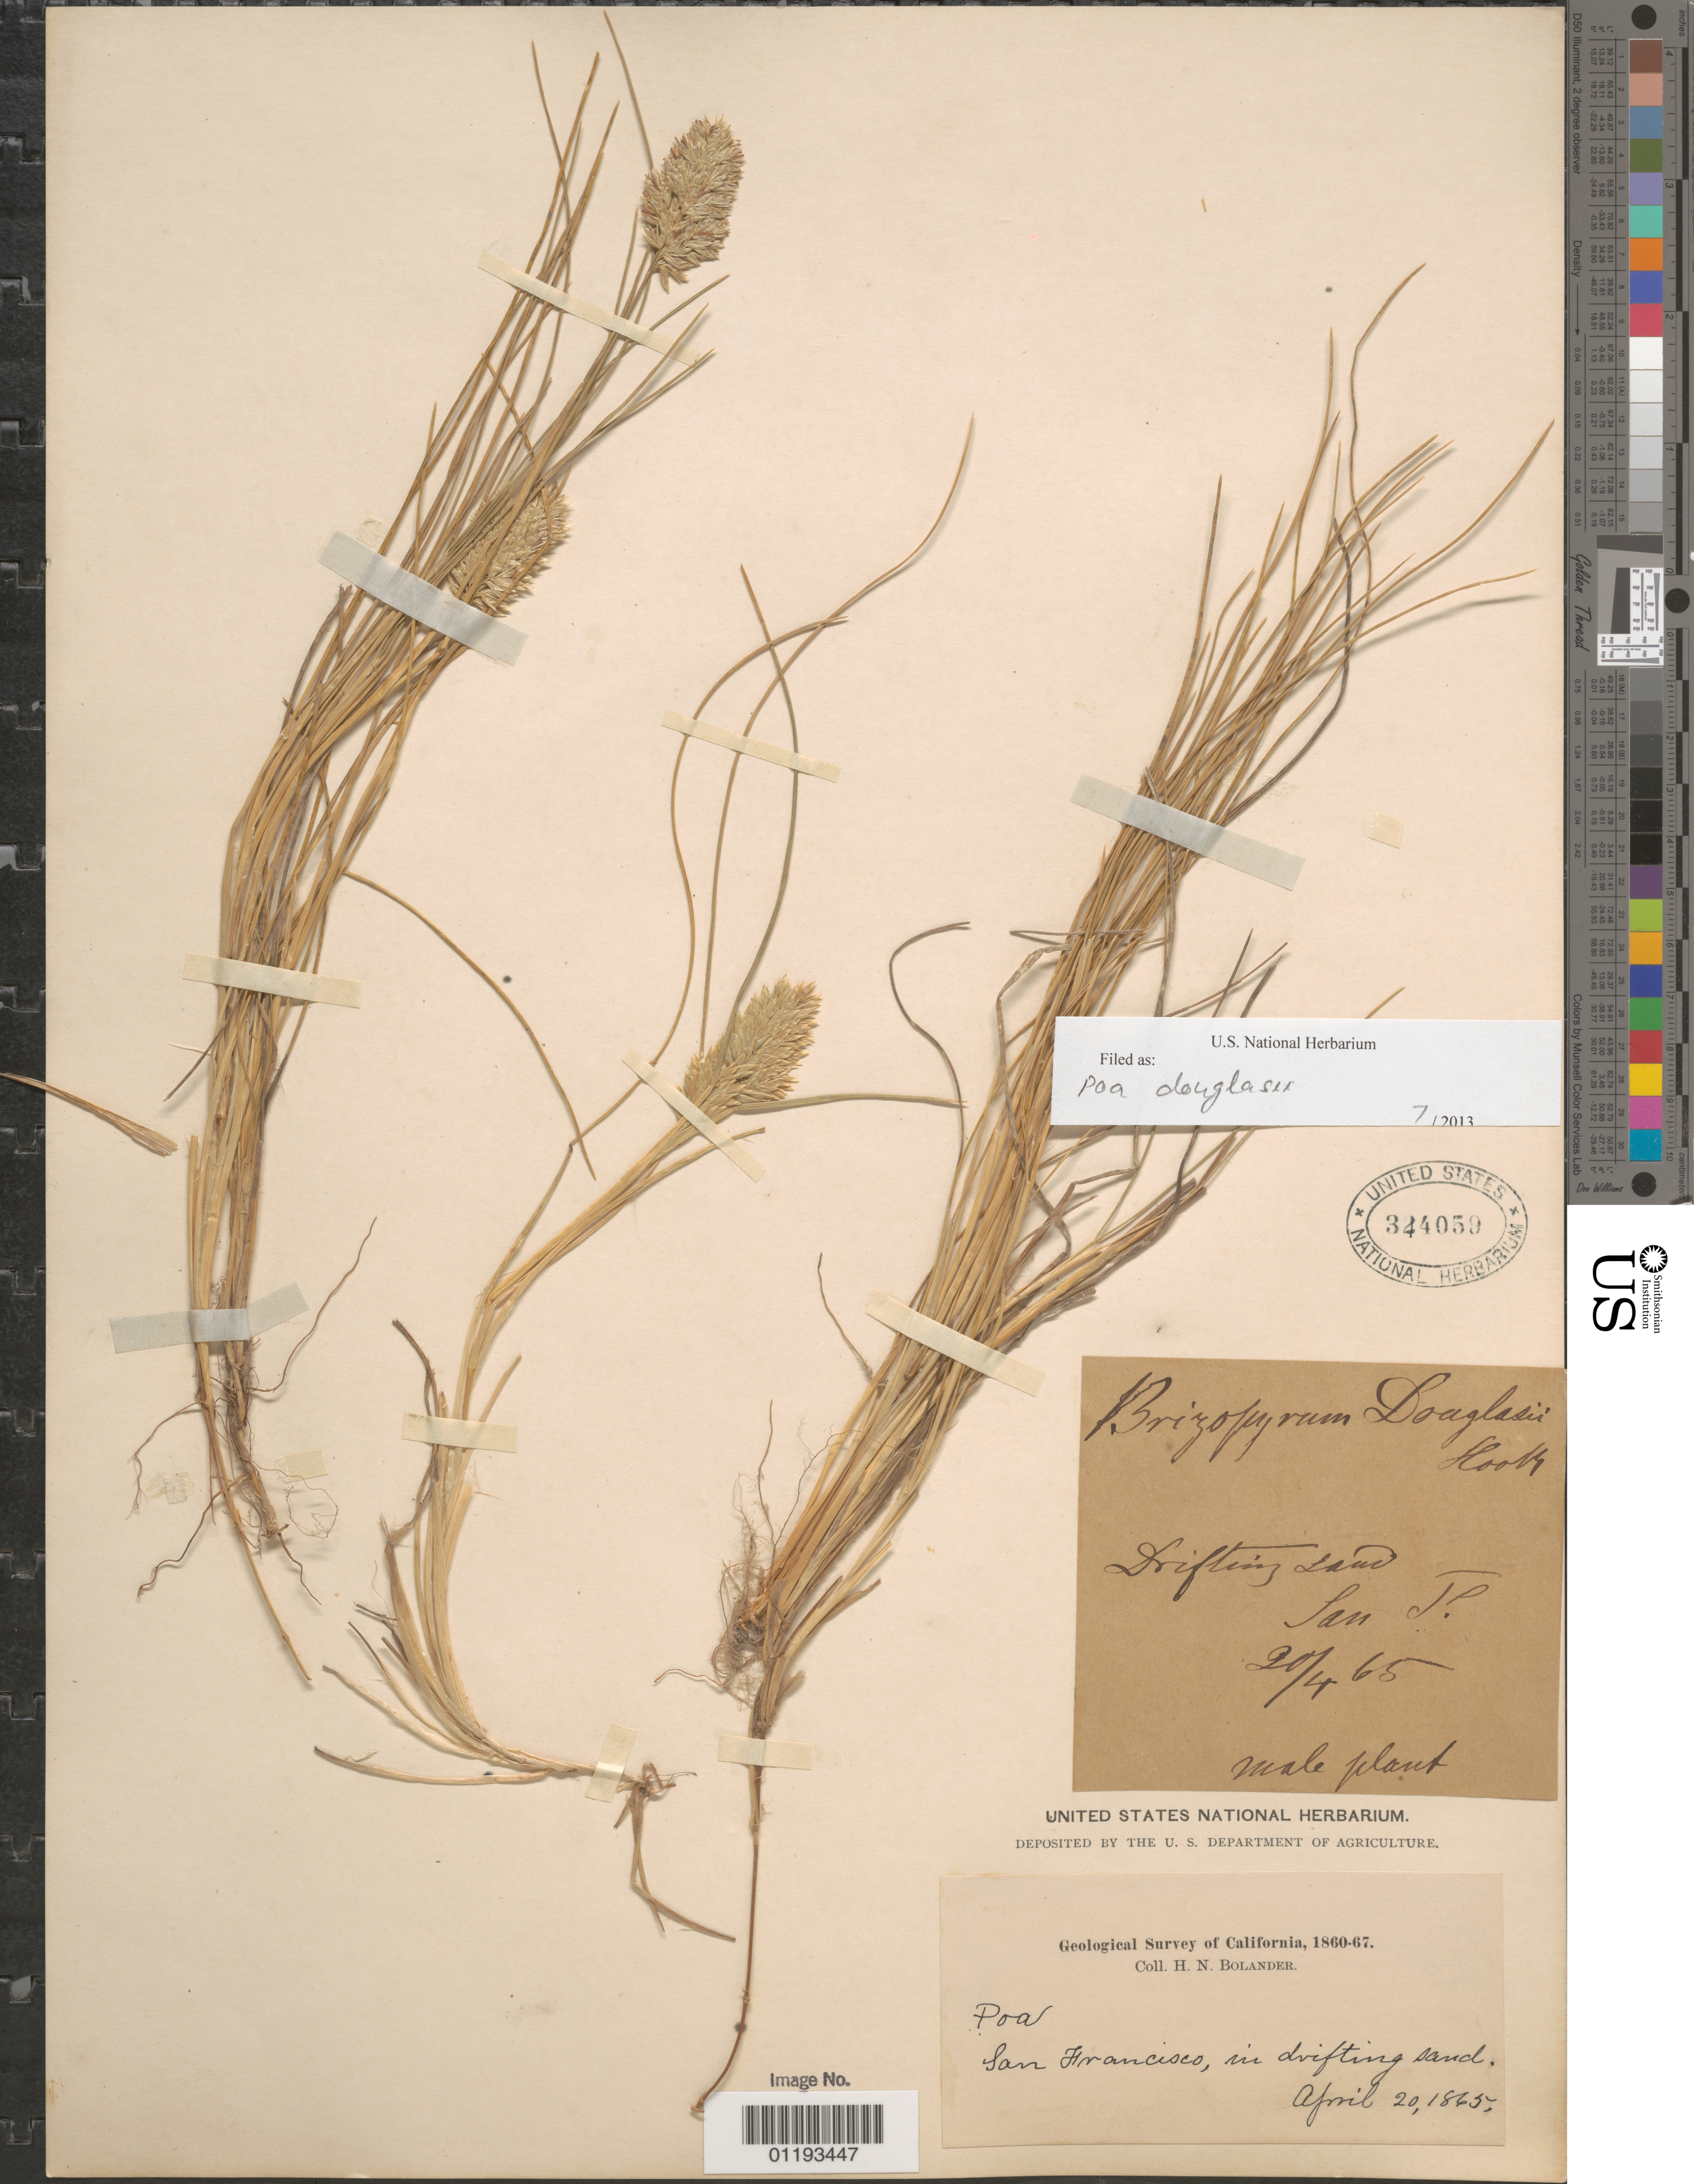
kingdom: Plantae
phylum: Tracheophyta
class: Liliopsida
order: Poales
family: Poaceae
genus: Poa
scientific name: Poa douglasii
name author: Nees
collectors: H. Bolander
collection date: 1865-04-20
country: United States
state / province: California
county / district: San Francisco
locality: San Francisco.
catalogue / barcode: US 344059